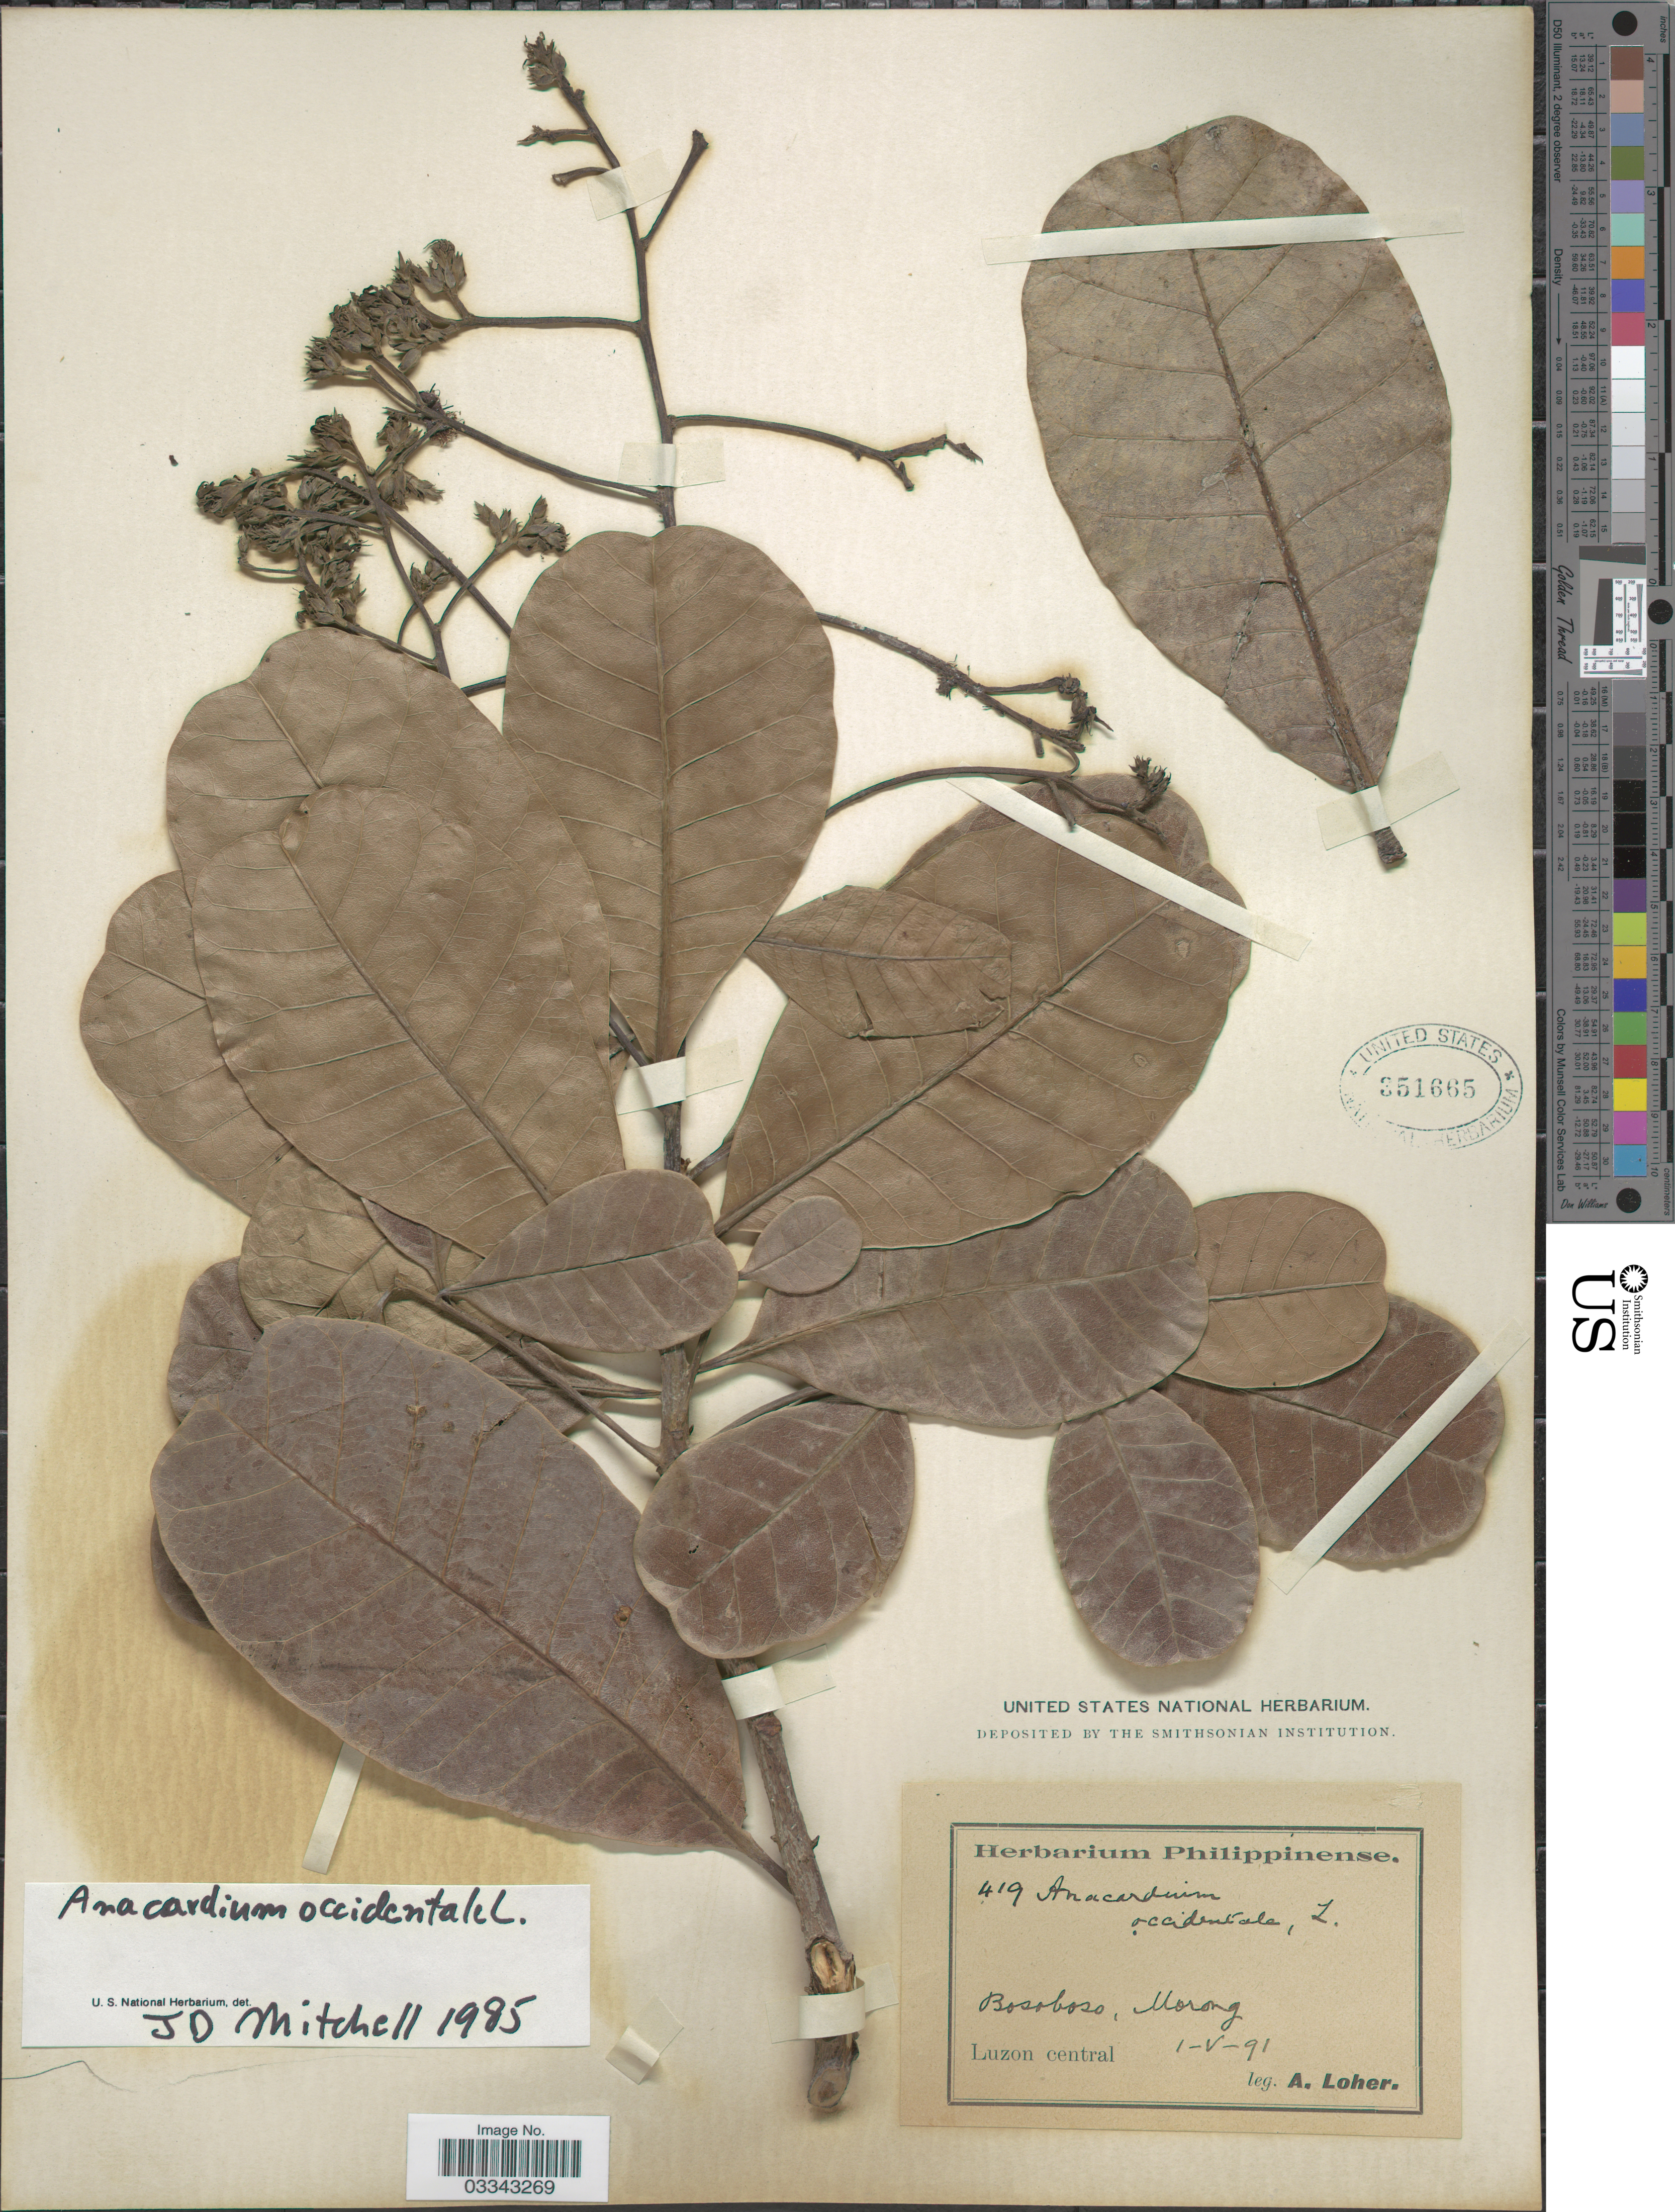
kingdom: Plantae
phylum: Tracheophyta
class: Magnoliopsida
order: Sapindales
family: Anacardiaceae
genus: Anacardium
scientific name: Anacardium occidentale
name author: L.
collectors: A. Loher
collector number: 419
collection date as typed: Transcribed d/m/y: 1/5/91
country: Philippines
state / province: Central Luzon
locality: Bosaboso, Morong.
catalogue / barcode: US 351665